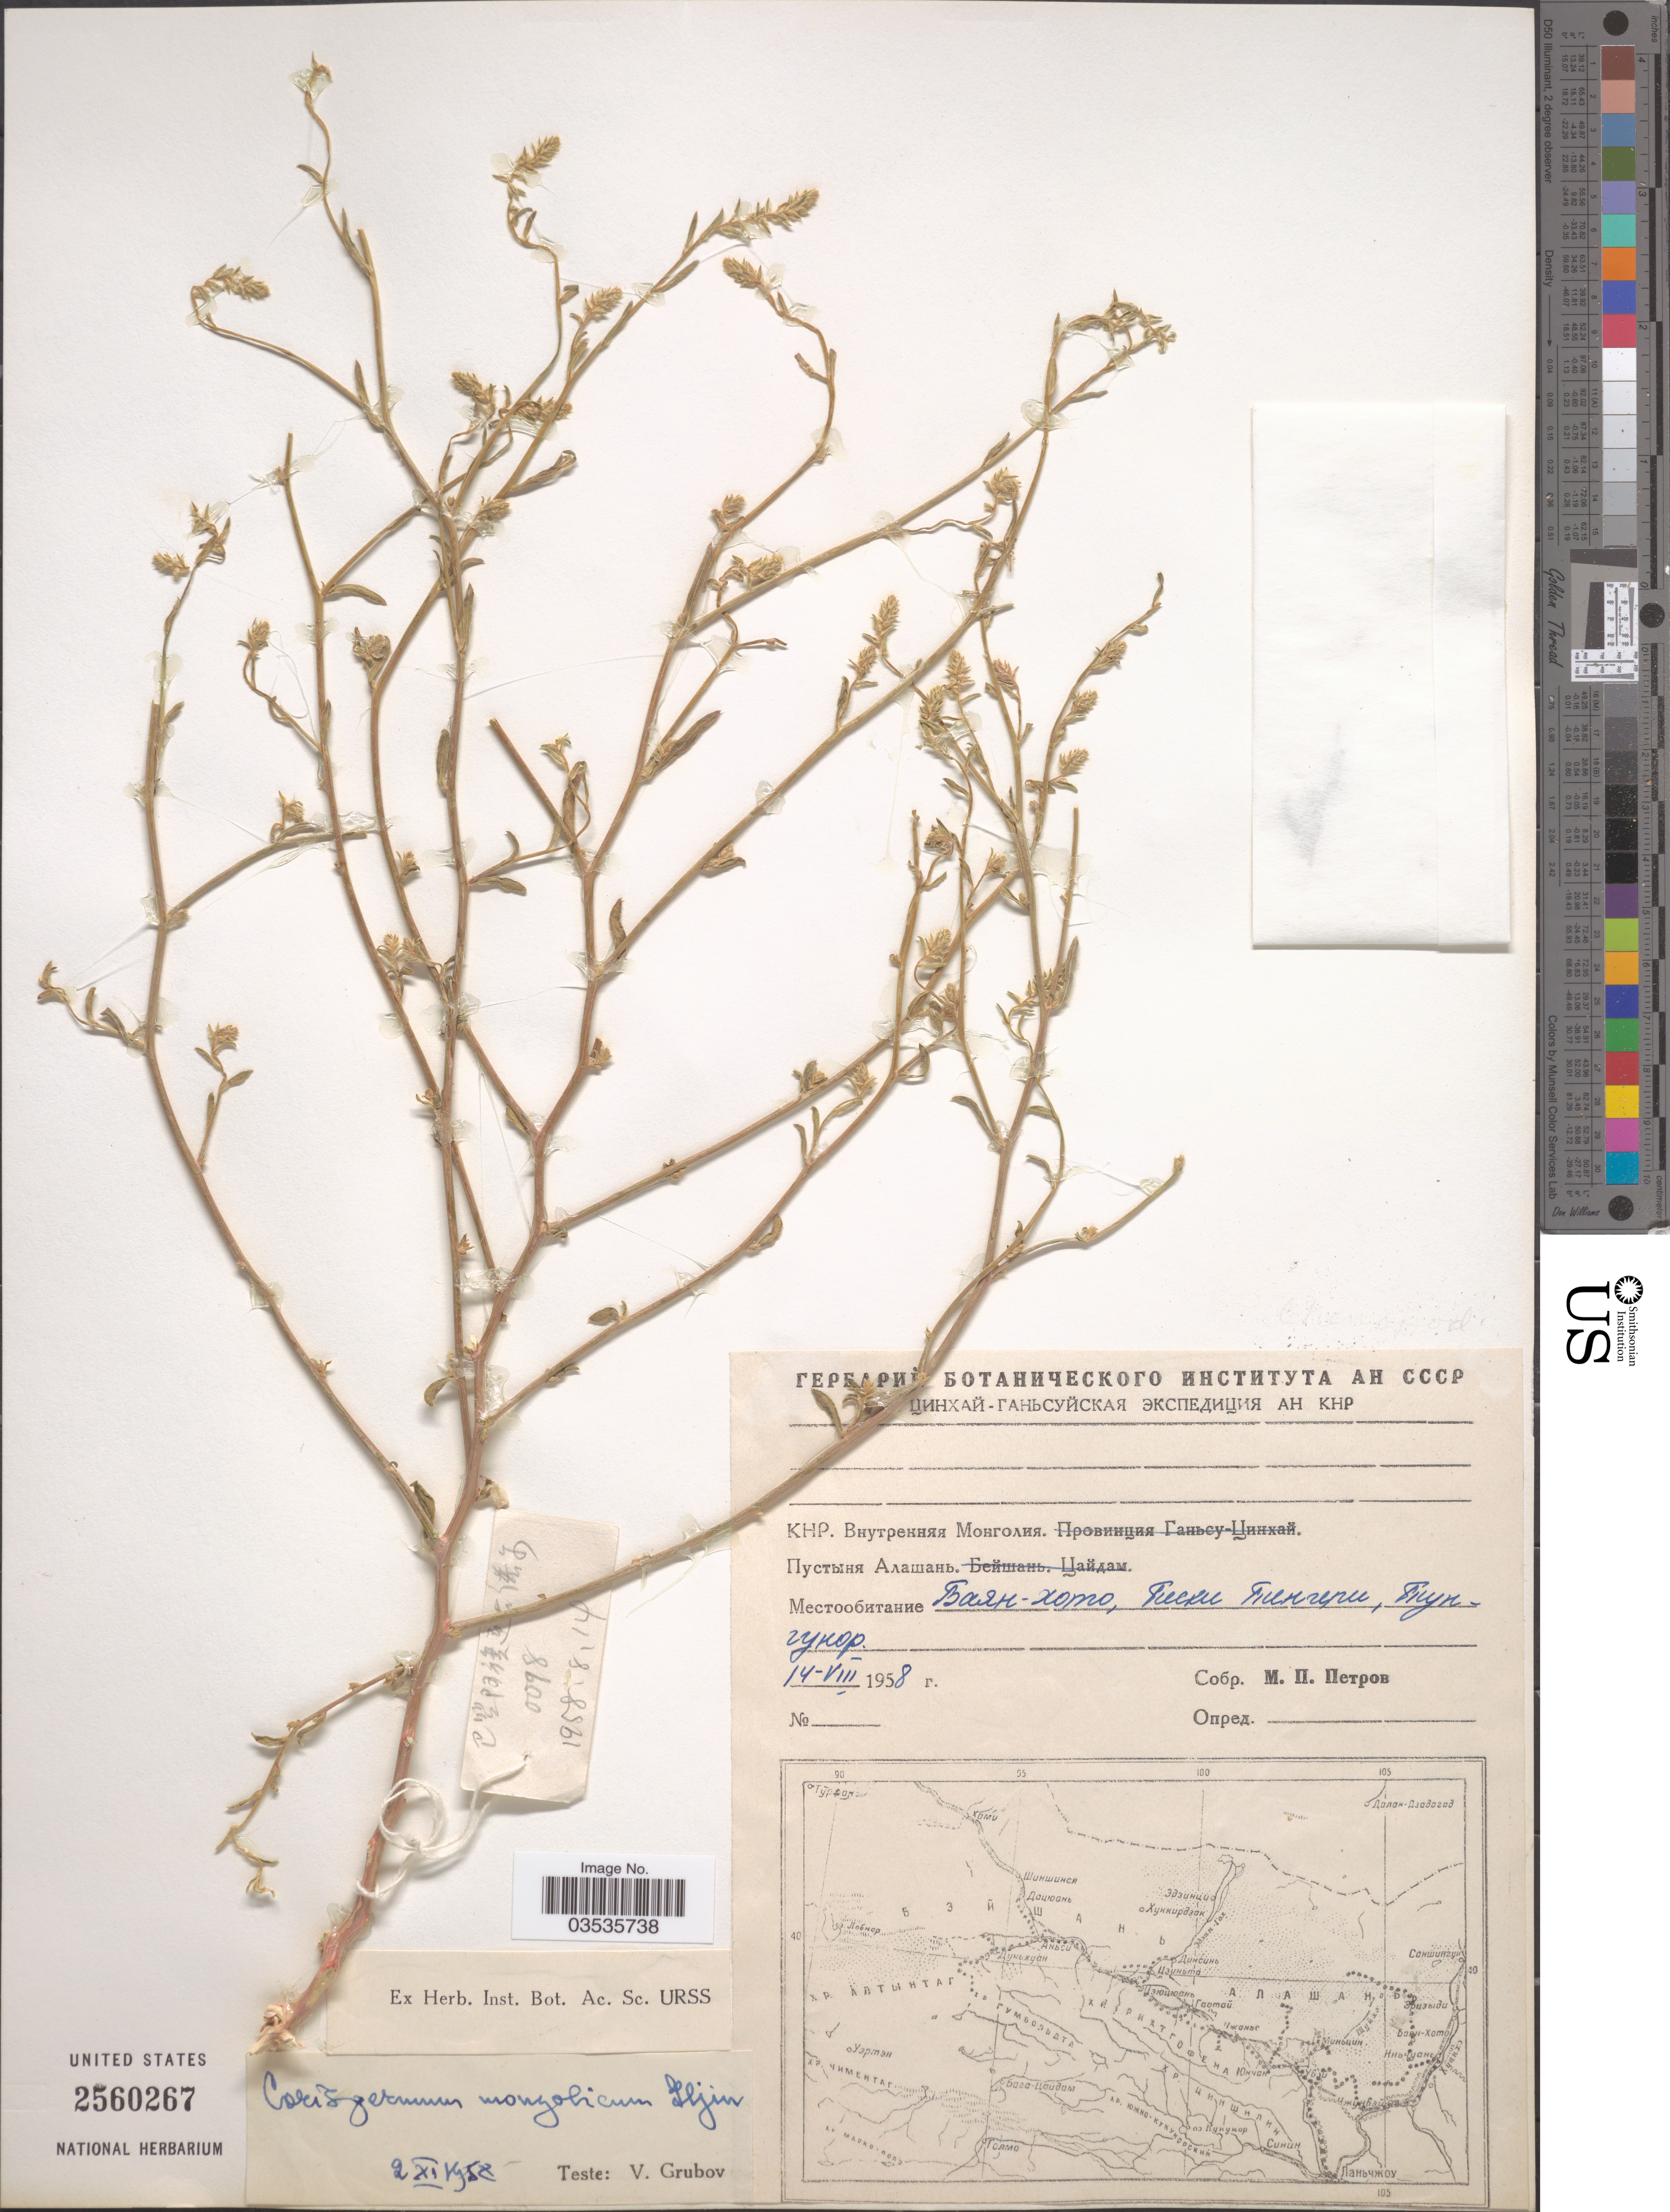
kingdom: Plantae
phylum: Tracheophyta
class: Magnoliopsida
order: Caryophyllales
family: Amaranthaceae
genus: Corispermum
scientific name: Corispermum mongolicum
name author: Iljin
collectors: M. Petrov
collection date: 1958-08-14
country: China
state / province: Nei Monggol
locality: Alashan.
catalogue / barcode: US 2560267